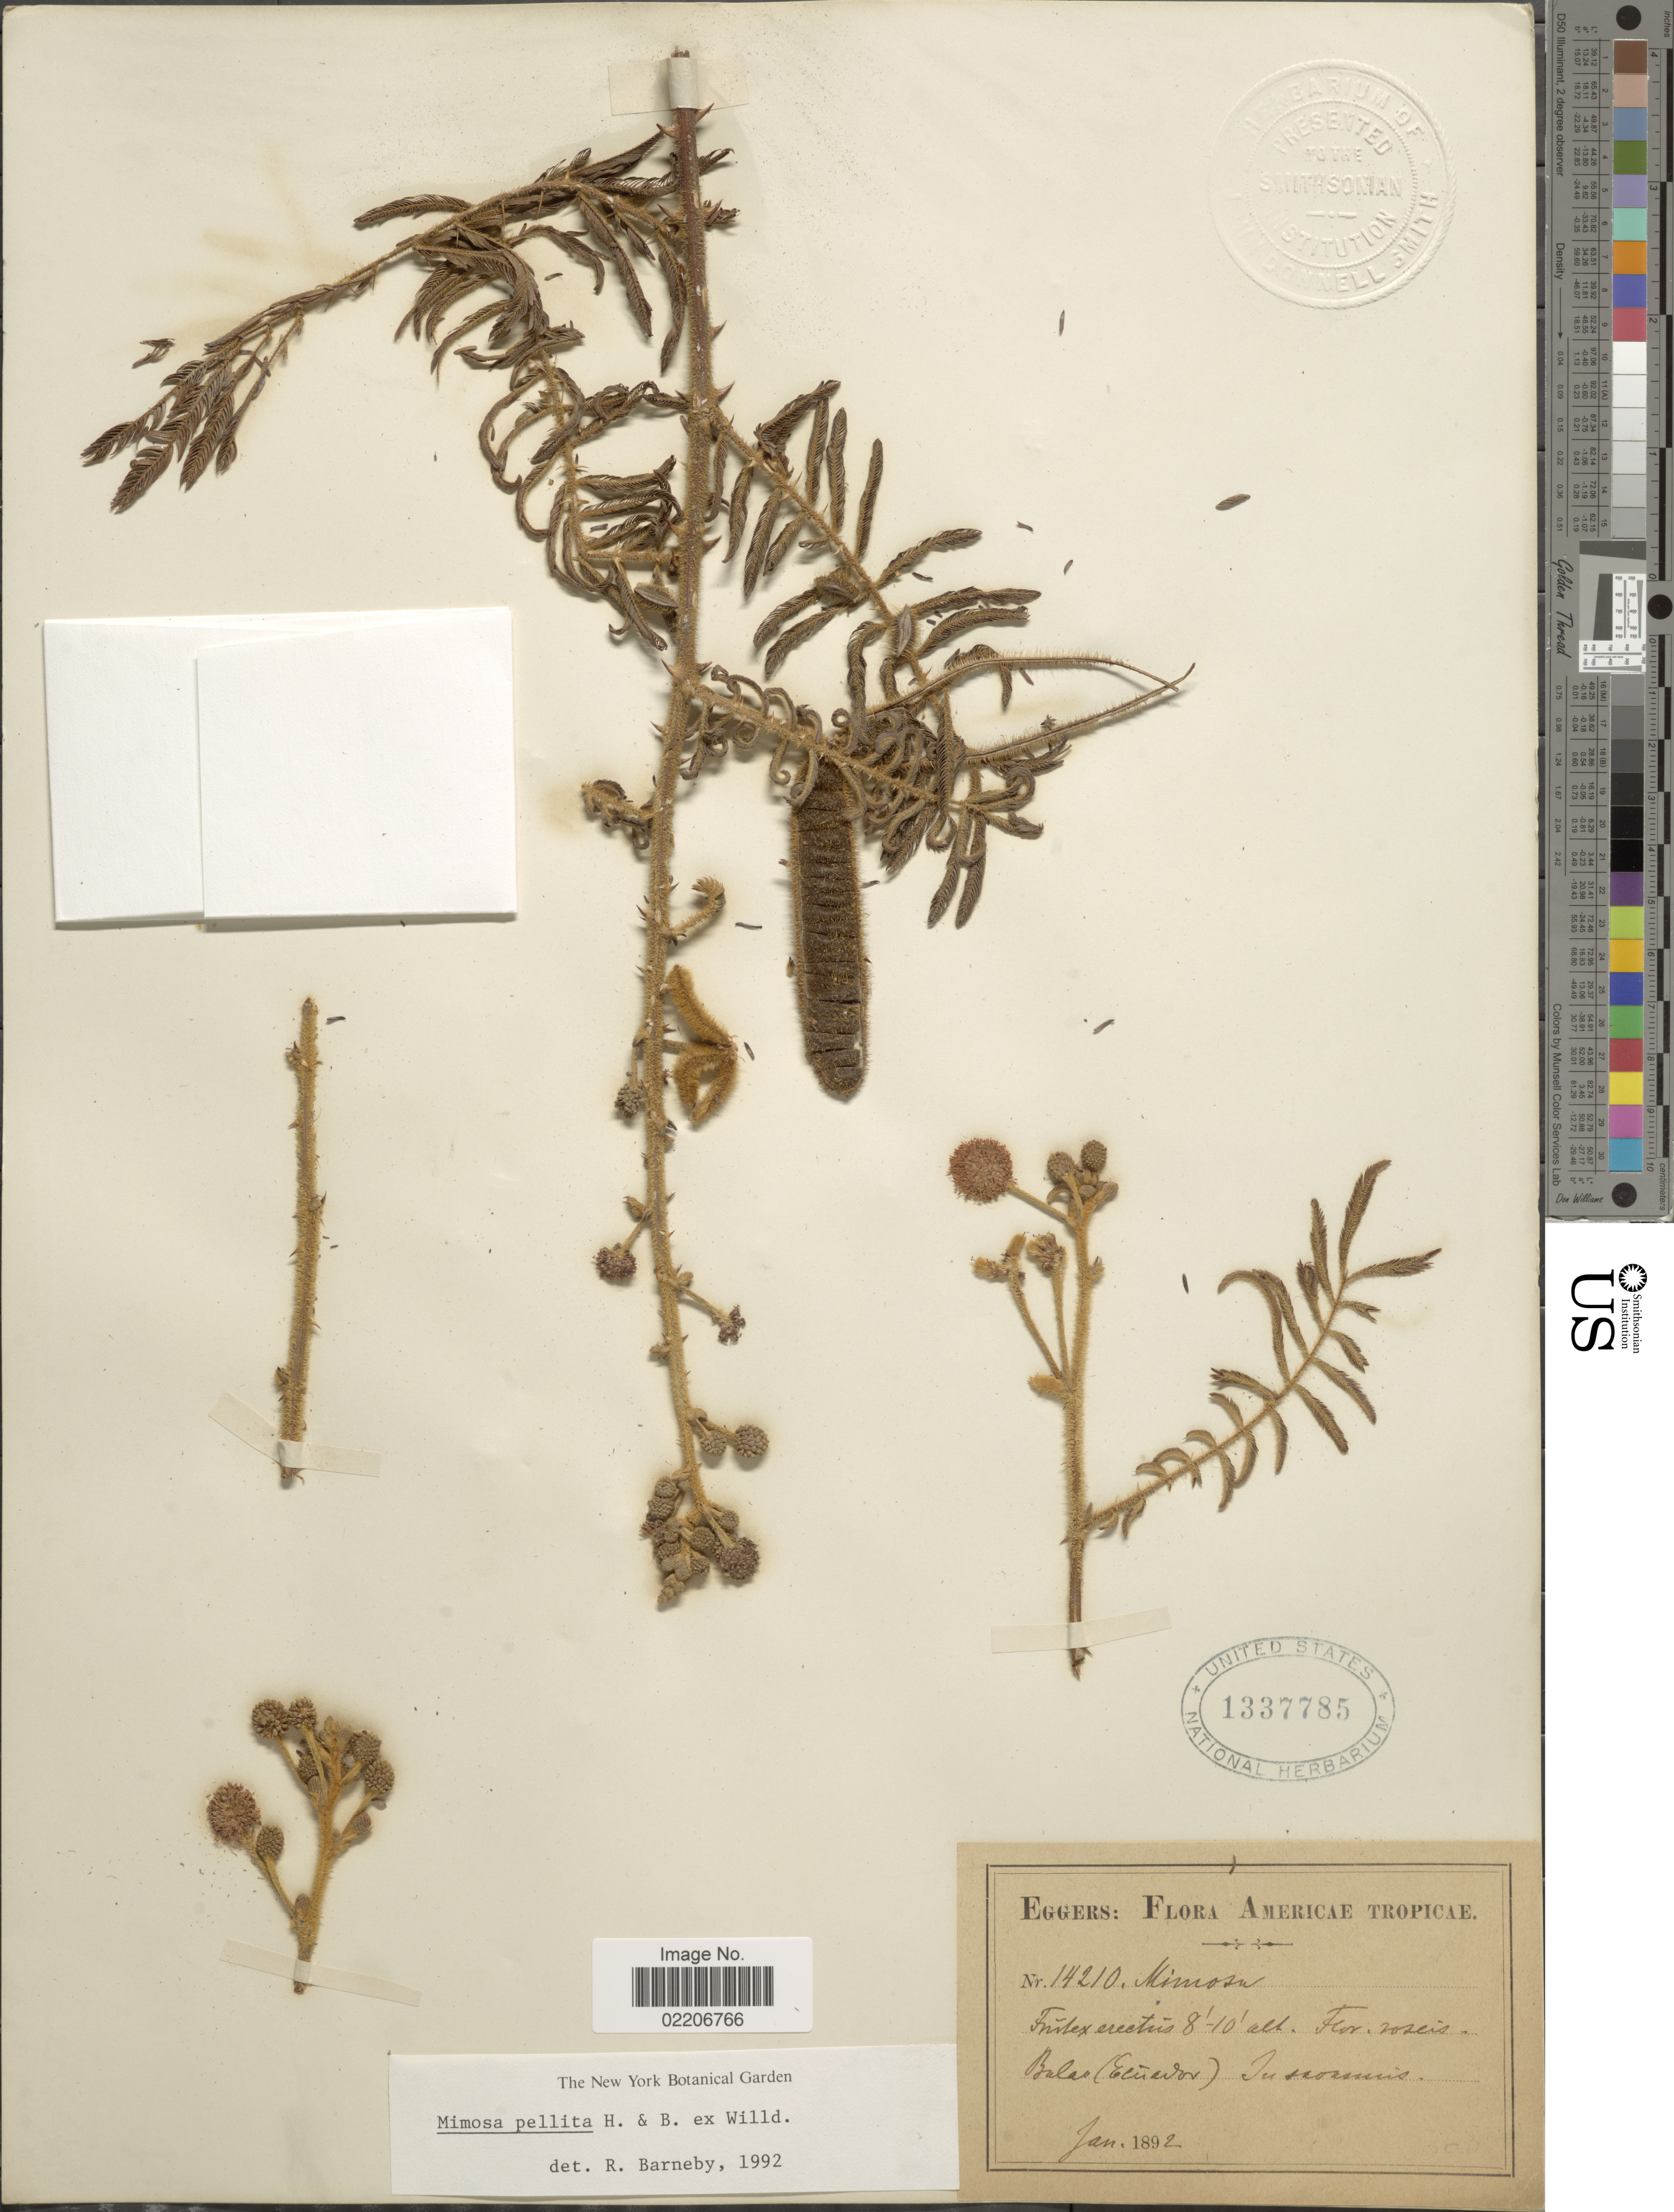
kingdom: Plantae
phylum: Tracheophyta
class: Magnoliopsida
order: Fabales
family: Fabaceae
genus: Mimosa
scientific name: Mimosa pellita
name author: Humb. & Bonpl. ex Willd.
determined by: Barneby, Rupert C., (NY)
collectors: -. Eggers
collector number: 14210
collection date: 1892-01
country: Ecuador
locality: Americae Tropicae, Balao.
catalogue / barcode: US 1337785